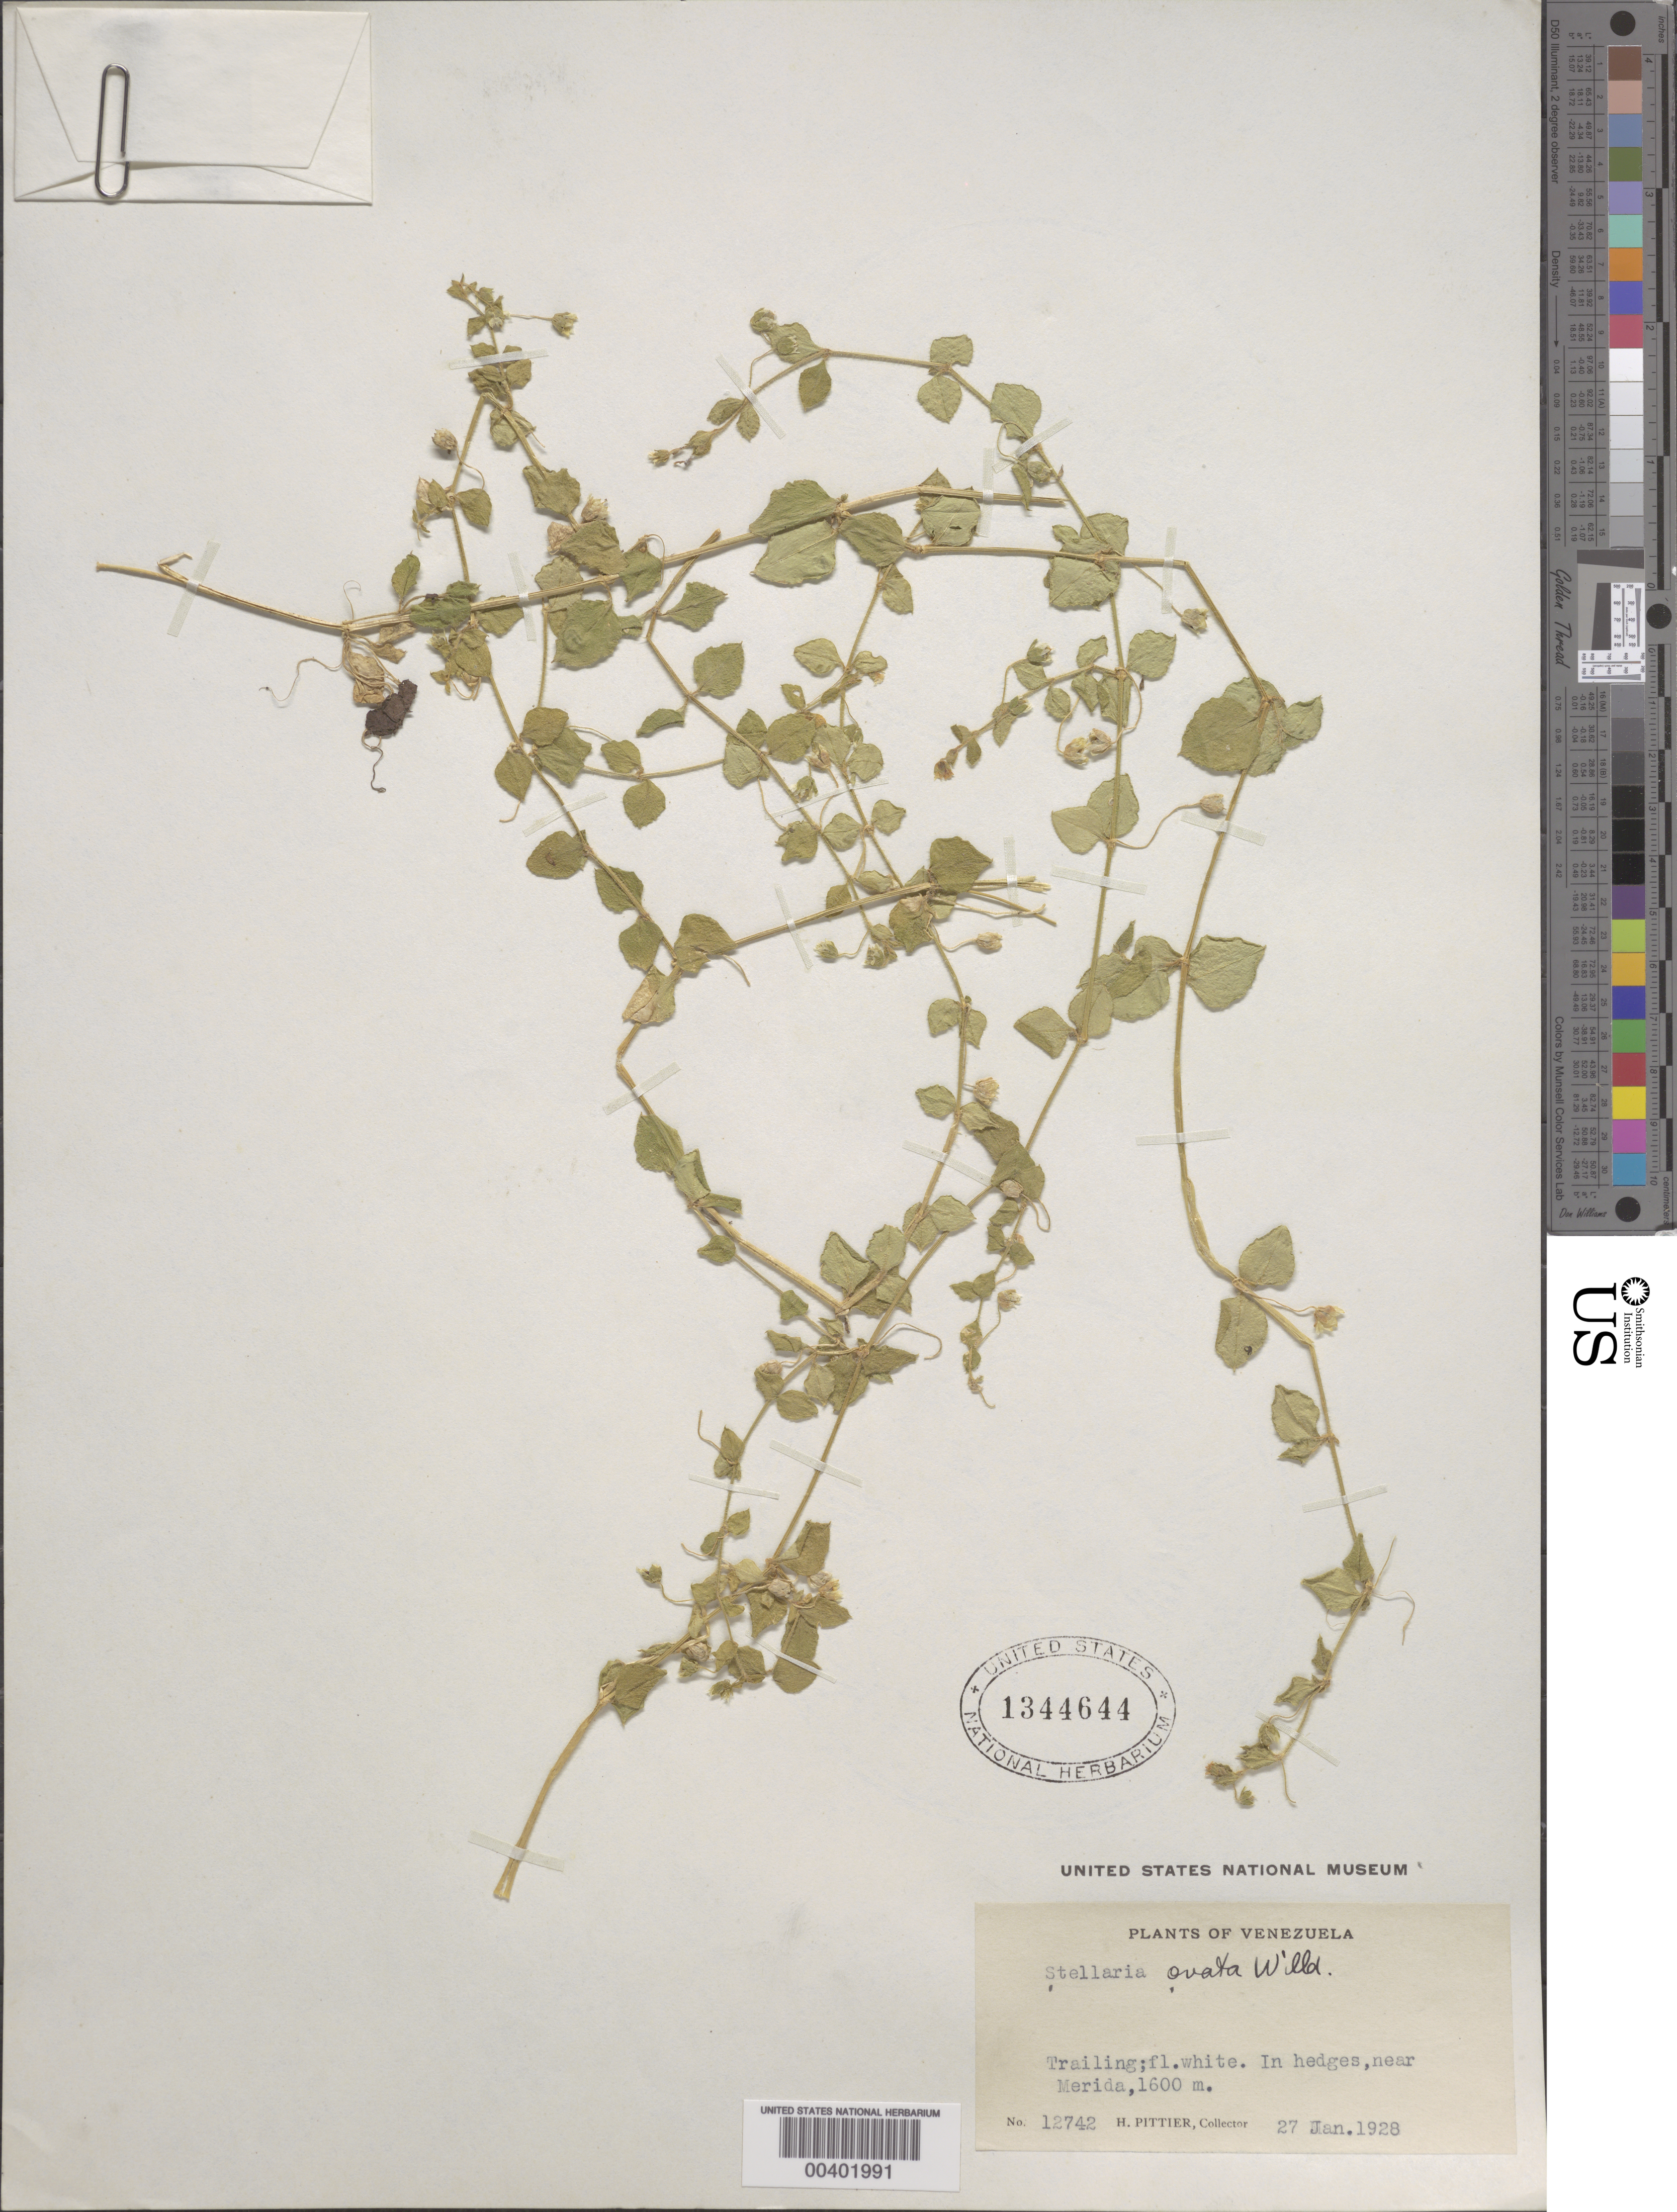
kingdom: Plantae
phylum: Tracheophyta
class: Magnoliopsida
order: Caryophyllales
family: Caryophyllaceae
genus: Stellaria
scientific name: Stellaria ovata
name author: Willd.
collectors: W. Gehriger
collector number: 12742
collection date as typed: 27 Jan 1928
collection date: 1928-01-27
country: Venezuela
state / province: Mérida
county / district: Libertador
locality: Near Mérida Merida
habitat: In hedges.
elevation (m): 1600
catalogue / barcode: US 1344644